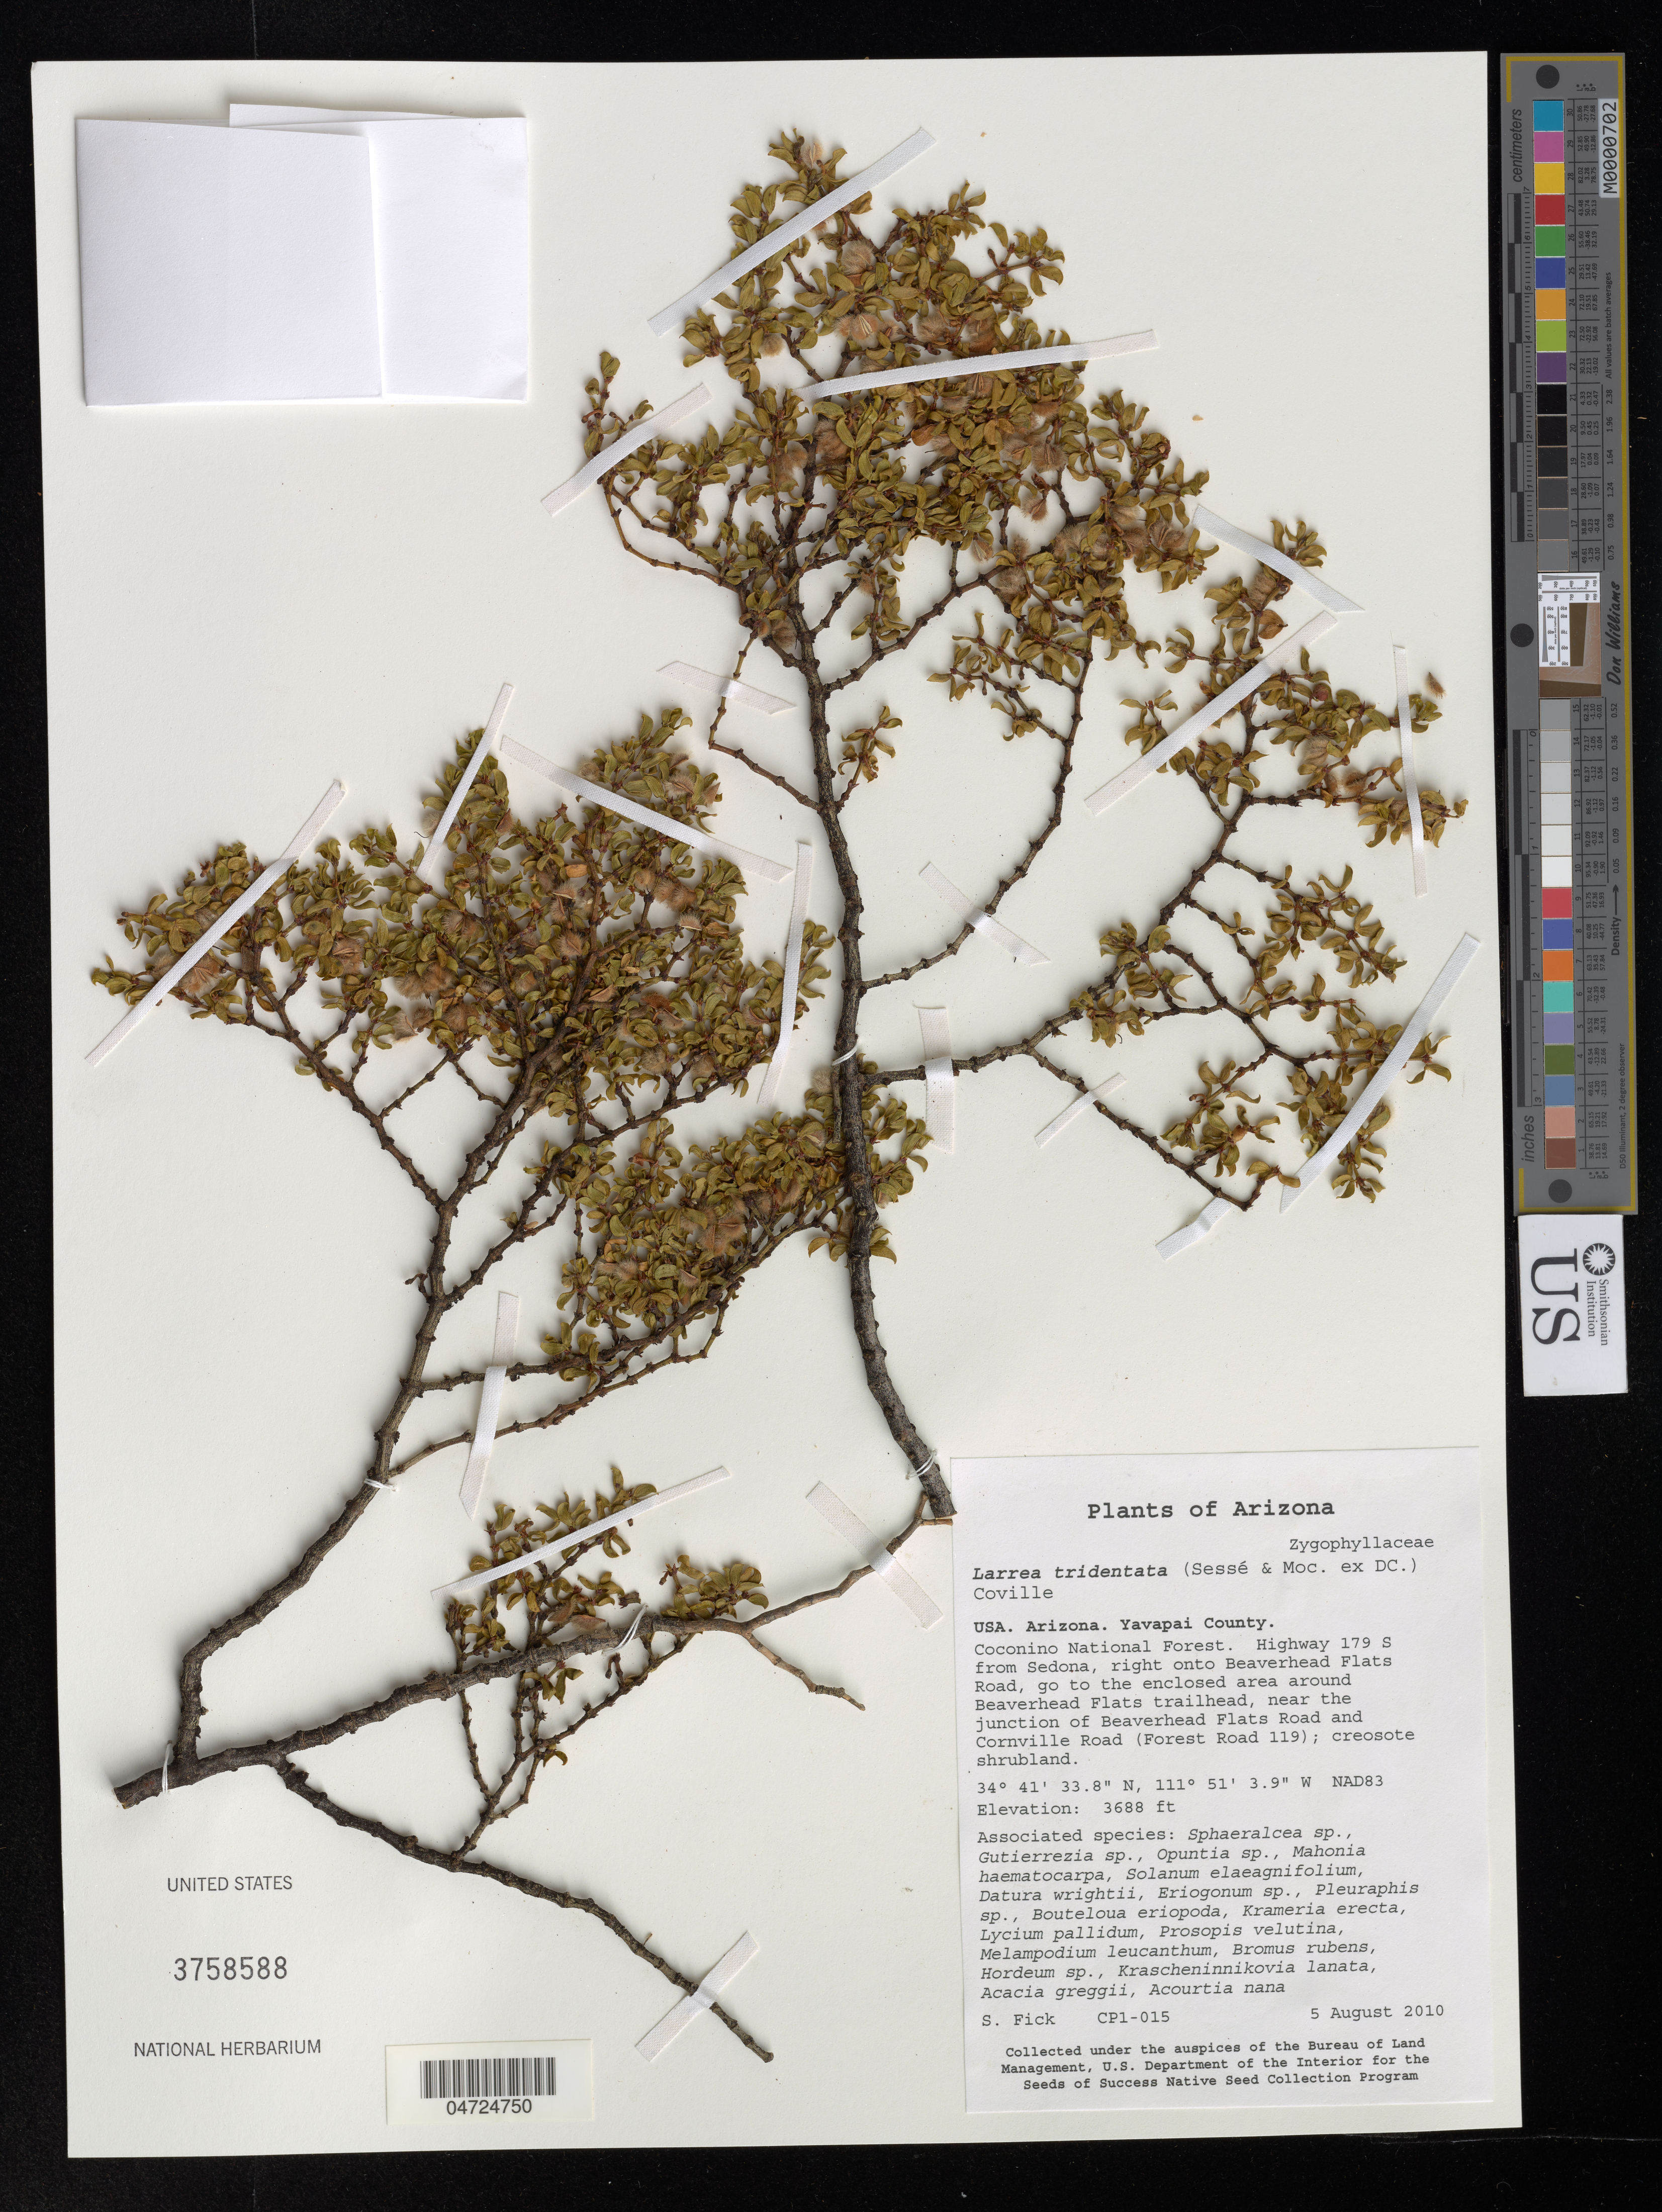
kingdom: Plantae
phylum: Tracheophyta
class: Magnoliopsida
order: Zygophyllales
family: Zygophyllaceae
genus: Larrea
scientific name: Larrea tridentata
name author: (Sessé & Moc. ex DC.) Coville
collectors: S. Fick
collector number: CP1-015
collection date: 2010-08-05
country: United States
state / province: Arizona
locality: Yavapai County. Coconino National Forest. Highway 179 S from Sedona, right onto Beaverhead Flats Road, go to the enclosed area around Beaverhead Flats trailhead, near the junction of Beaverhead Flats Road and Cornville Road (Forest Road 119). NAD83.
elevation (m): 1124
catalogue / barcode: US 3758588